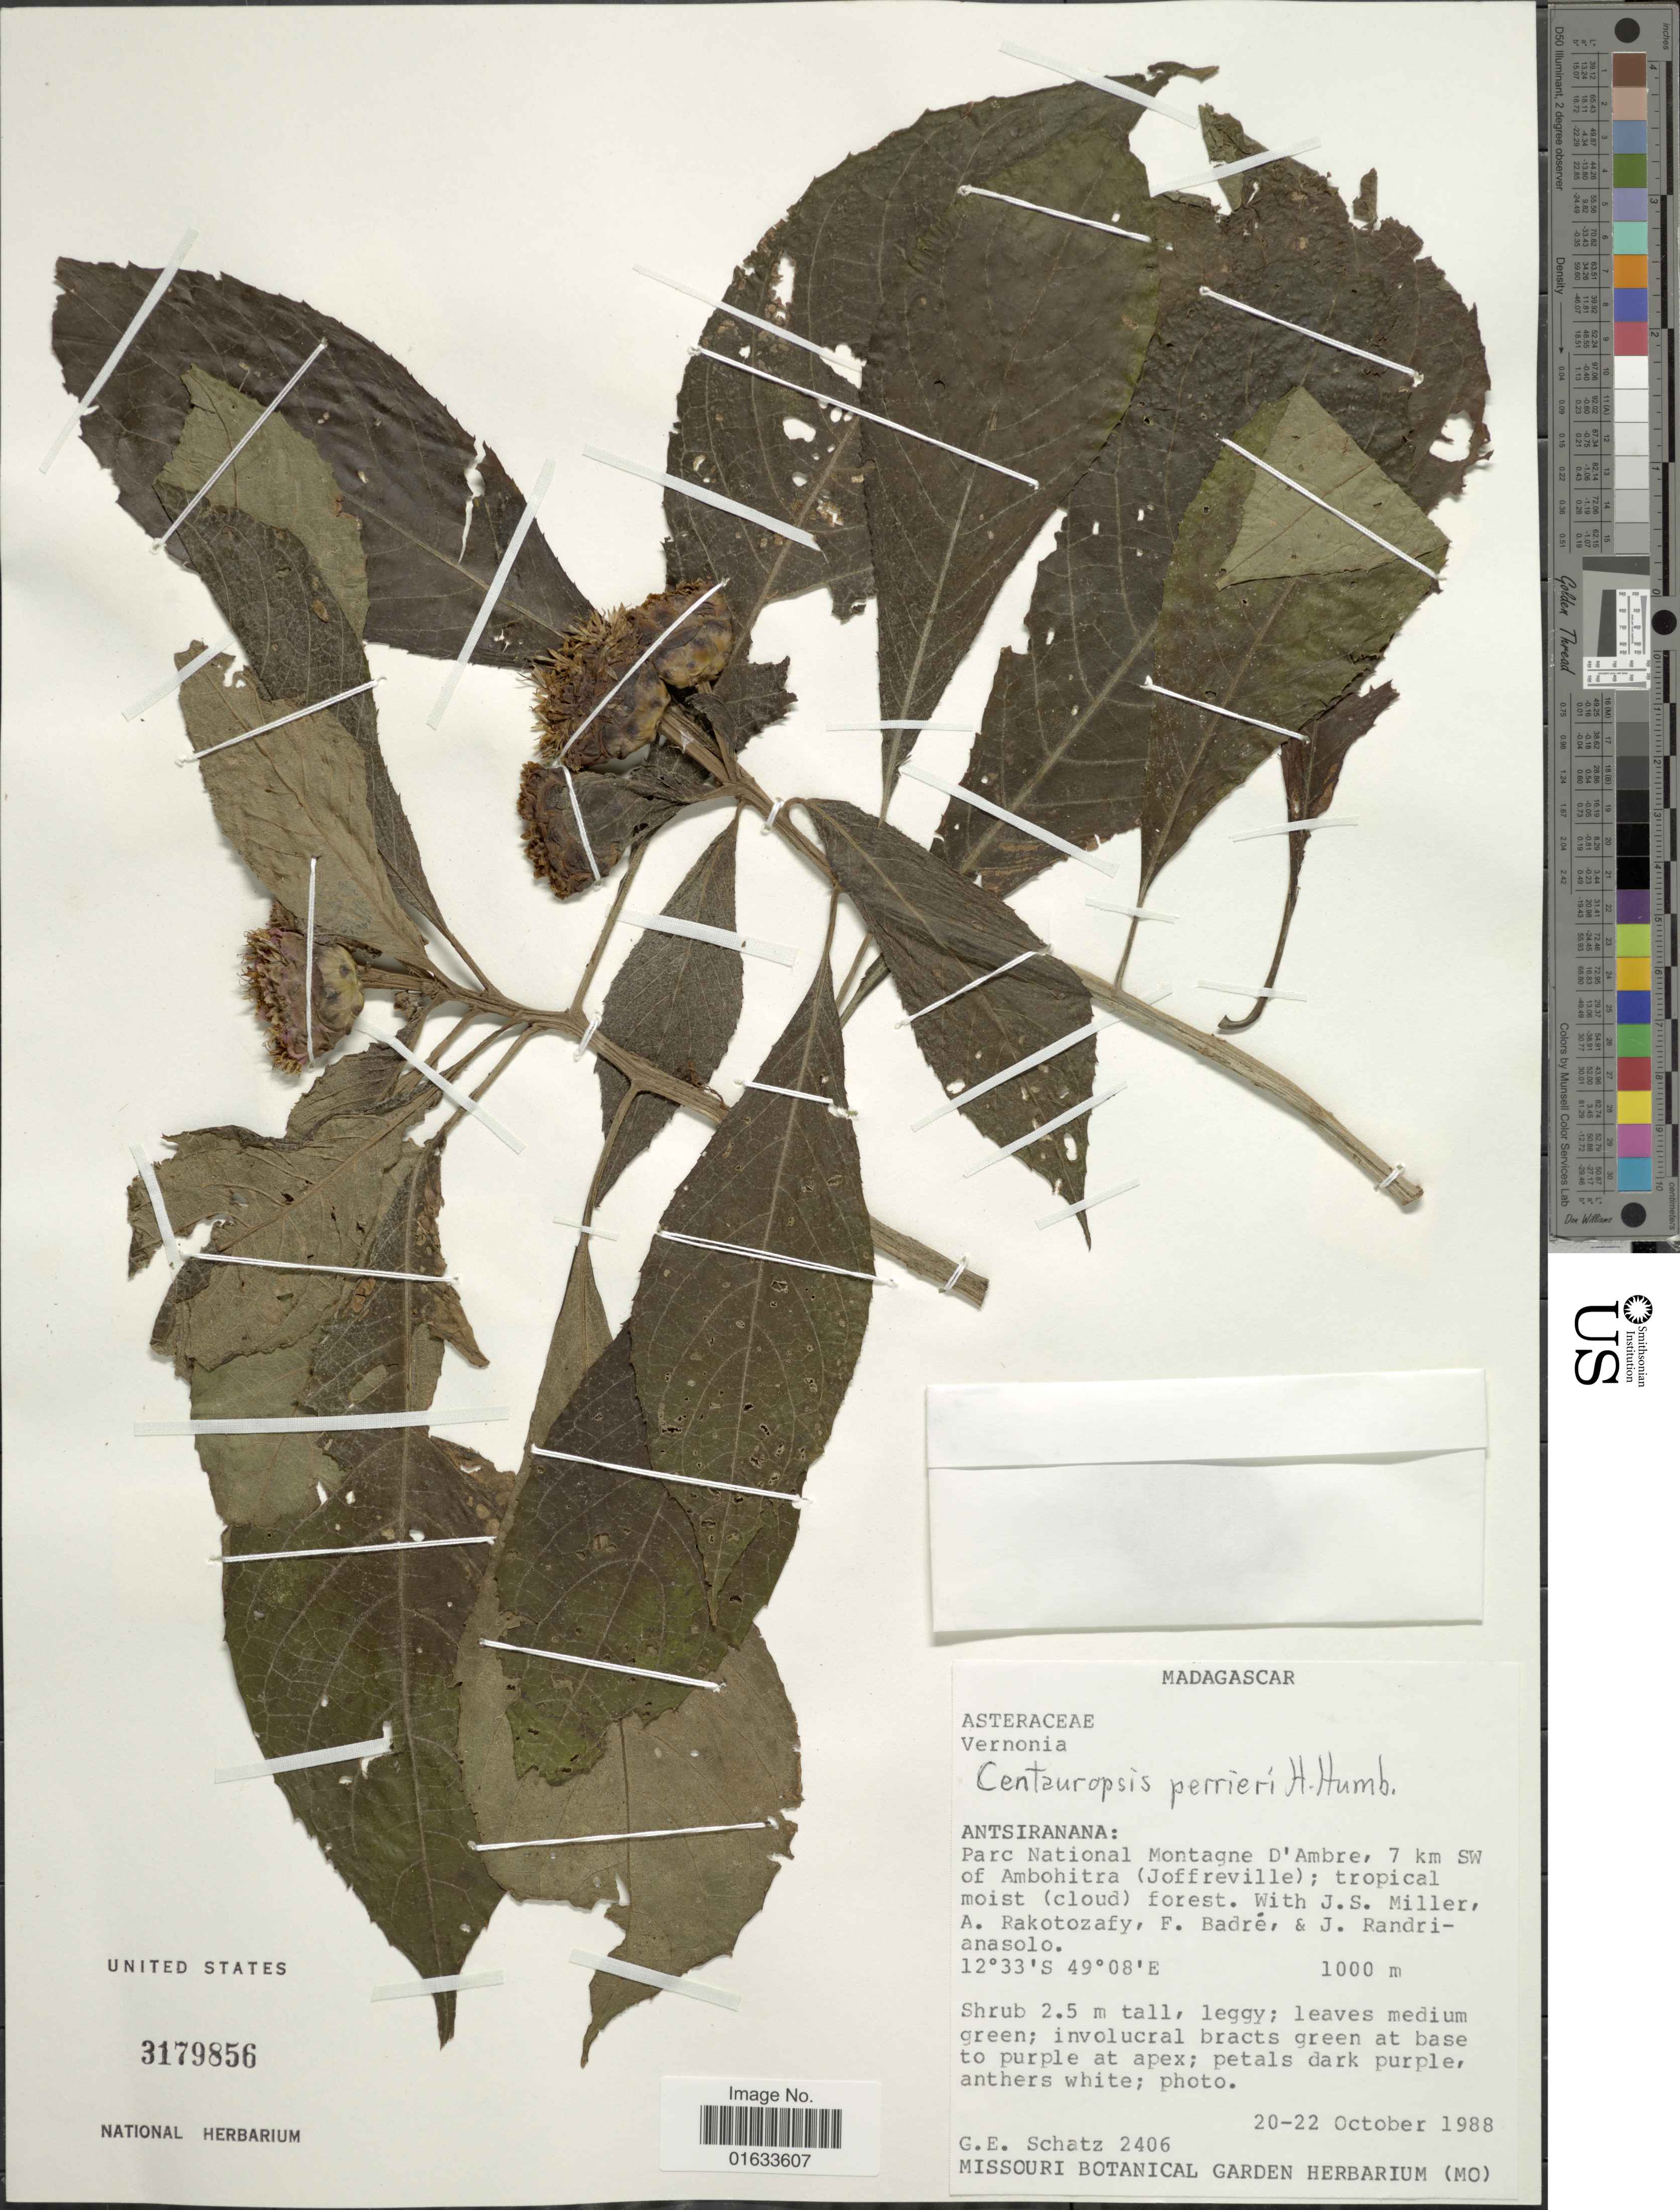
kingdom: Plantae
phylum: Tracheophyta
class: Magnoliopsida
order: Asterales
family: Asteraceae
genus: Centauropsis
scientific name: Centauropsis perrieri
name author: Humbert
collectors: G. Schatz, J. S. Miller, A. Rakotozafy, F. Badré & J. Randrianasolo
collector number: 2406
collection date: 1988-10-20/1988-10-22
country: Madagascar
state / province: Diana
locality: Antsiranana: Parc National Montagne D'Ambre, 7 km SW of Ambohitra (Joffreville).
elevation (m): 1000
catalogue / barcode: US 3179856